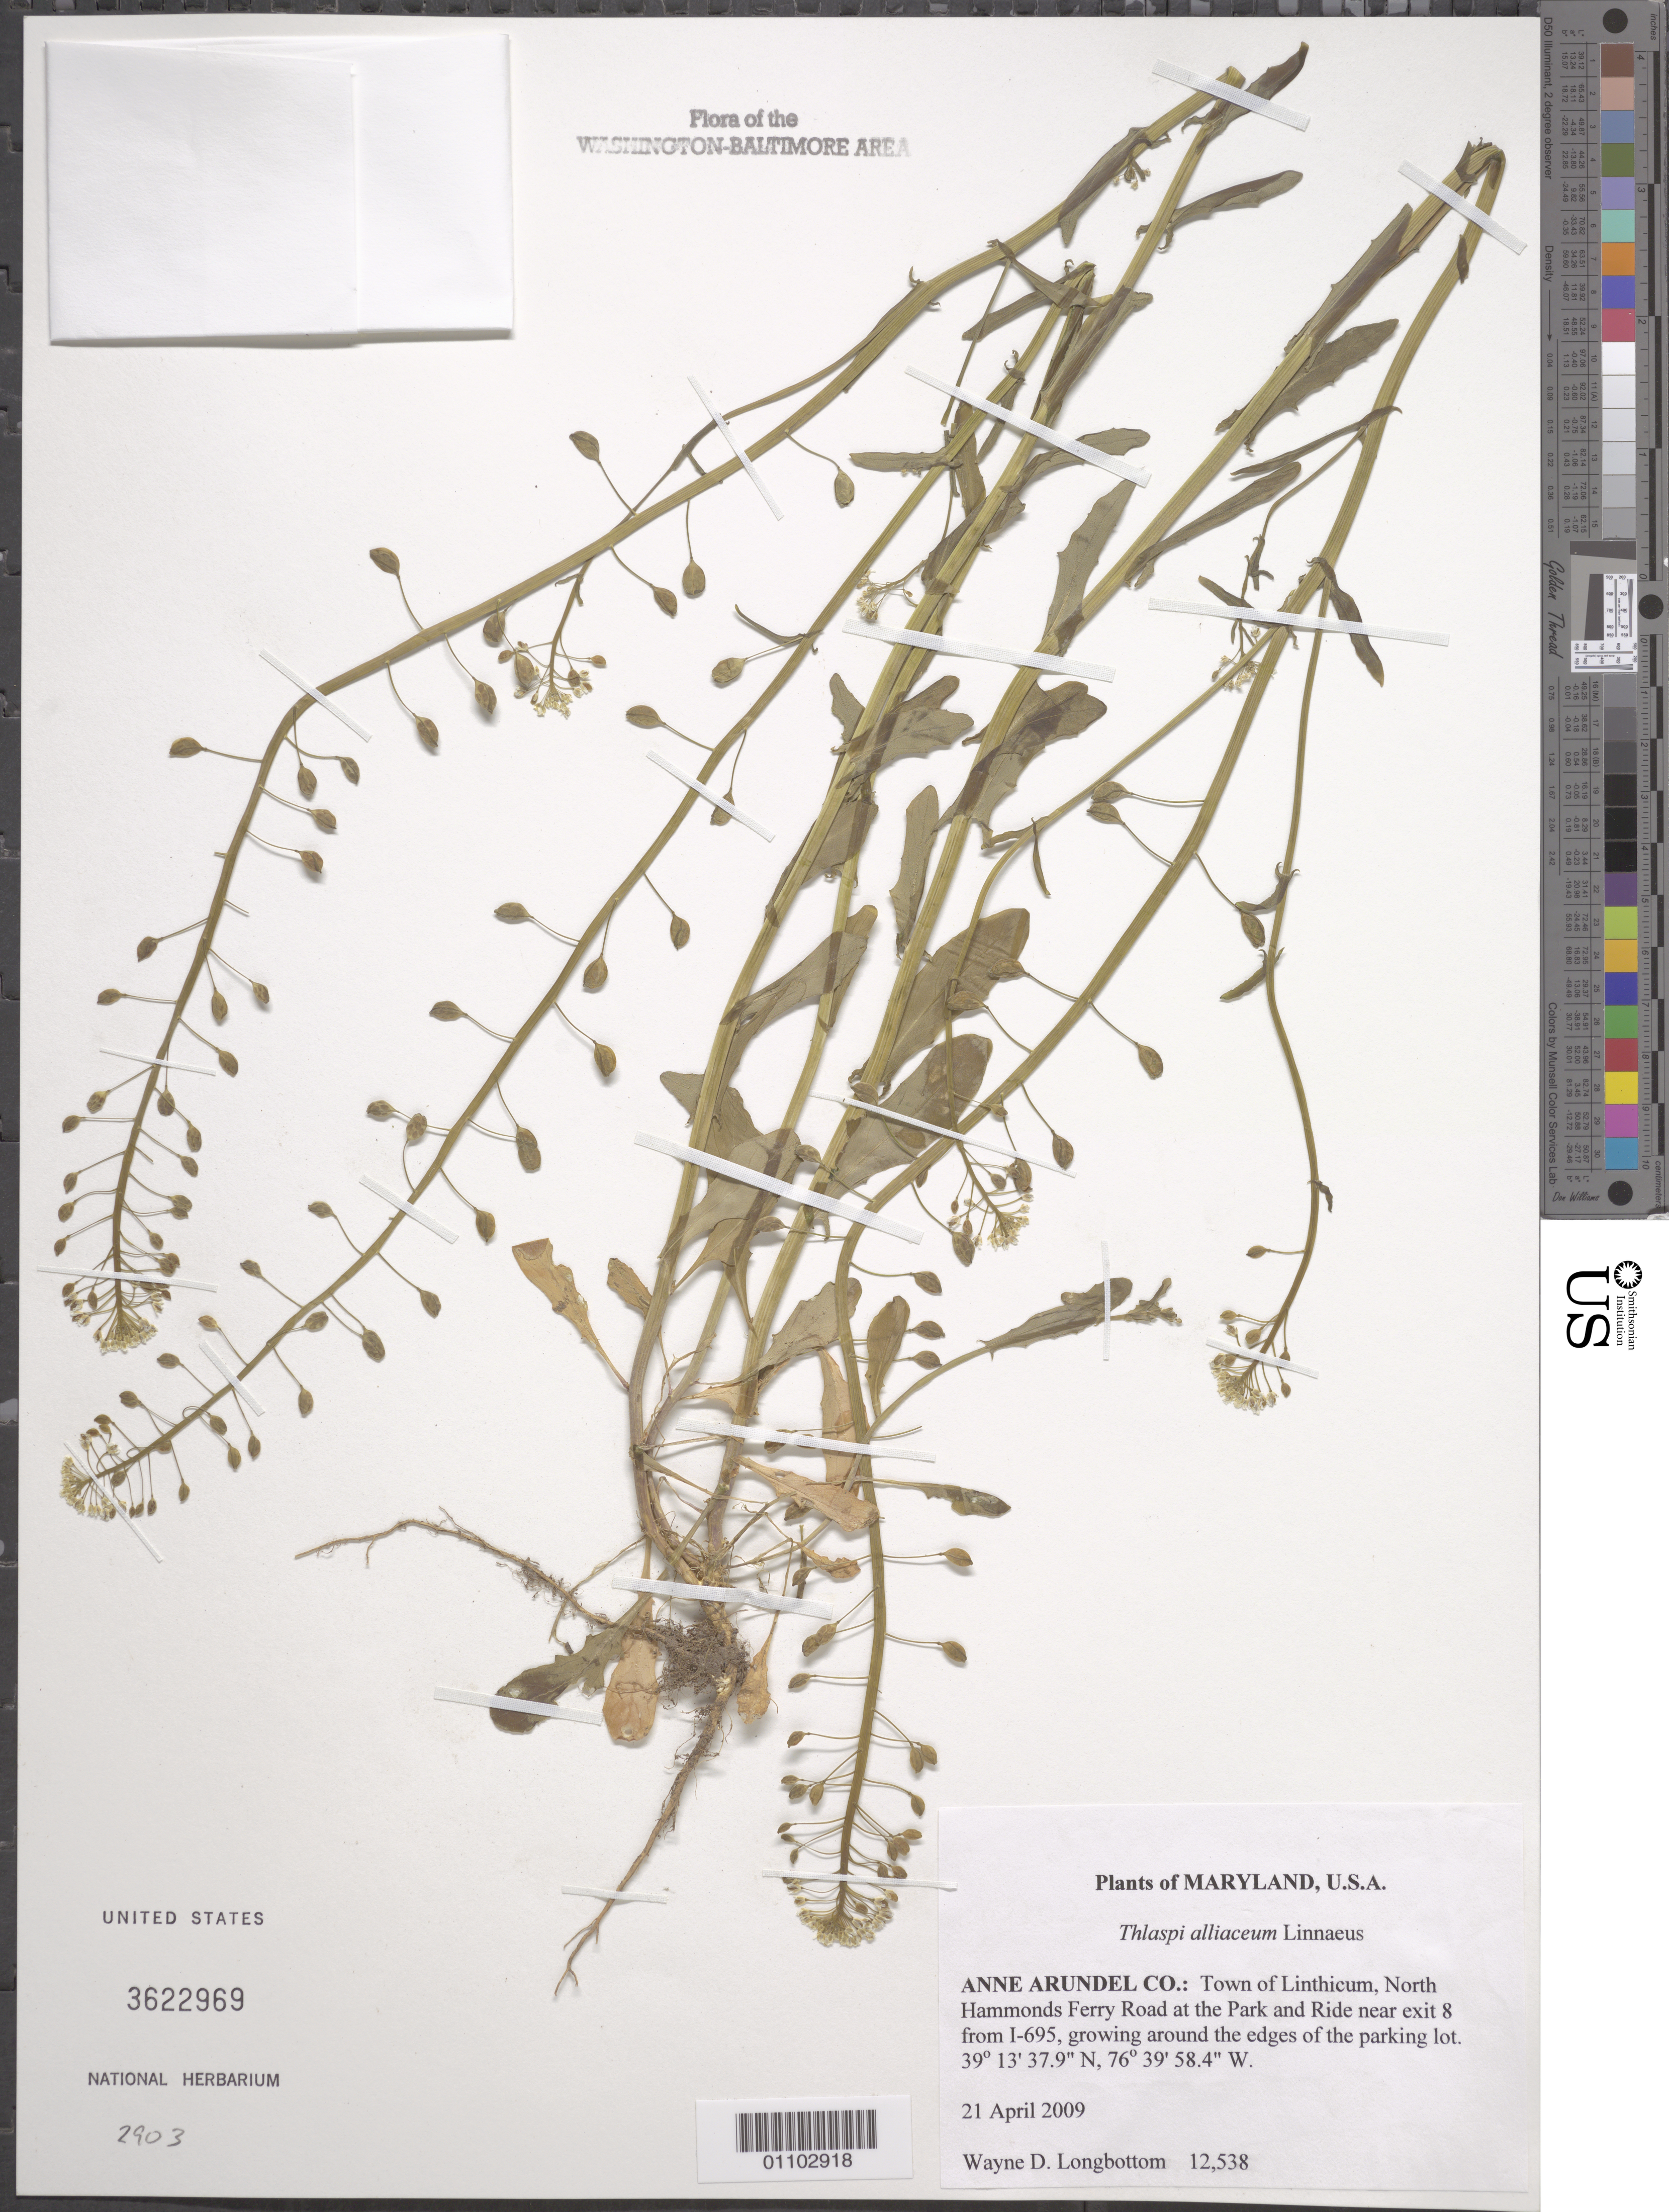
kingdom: Plantae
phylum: Tracheophyta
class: Magnoliopsida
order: Brassicales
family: Brassicaceae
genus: Thlaspi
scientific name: Thlaspi alliaceum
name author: L.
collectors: W. D. Longbottom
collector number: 12538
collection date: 2009-04-21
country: United States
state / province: Maryland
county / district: Anne Arundel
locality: Town of Linthicum, North Hammonds Ferry Road at the Park and Ride near exit 8 from I-695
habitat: Growing around the edges of the parking lot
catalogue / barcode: US 3622969